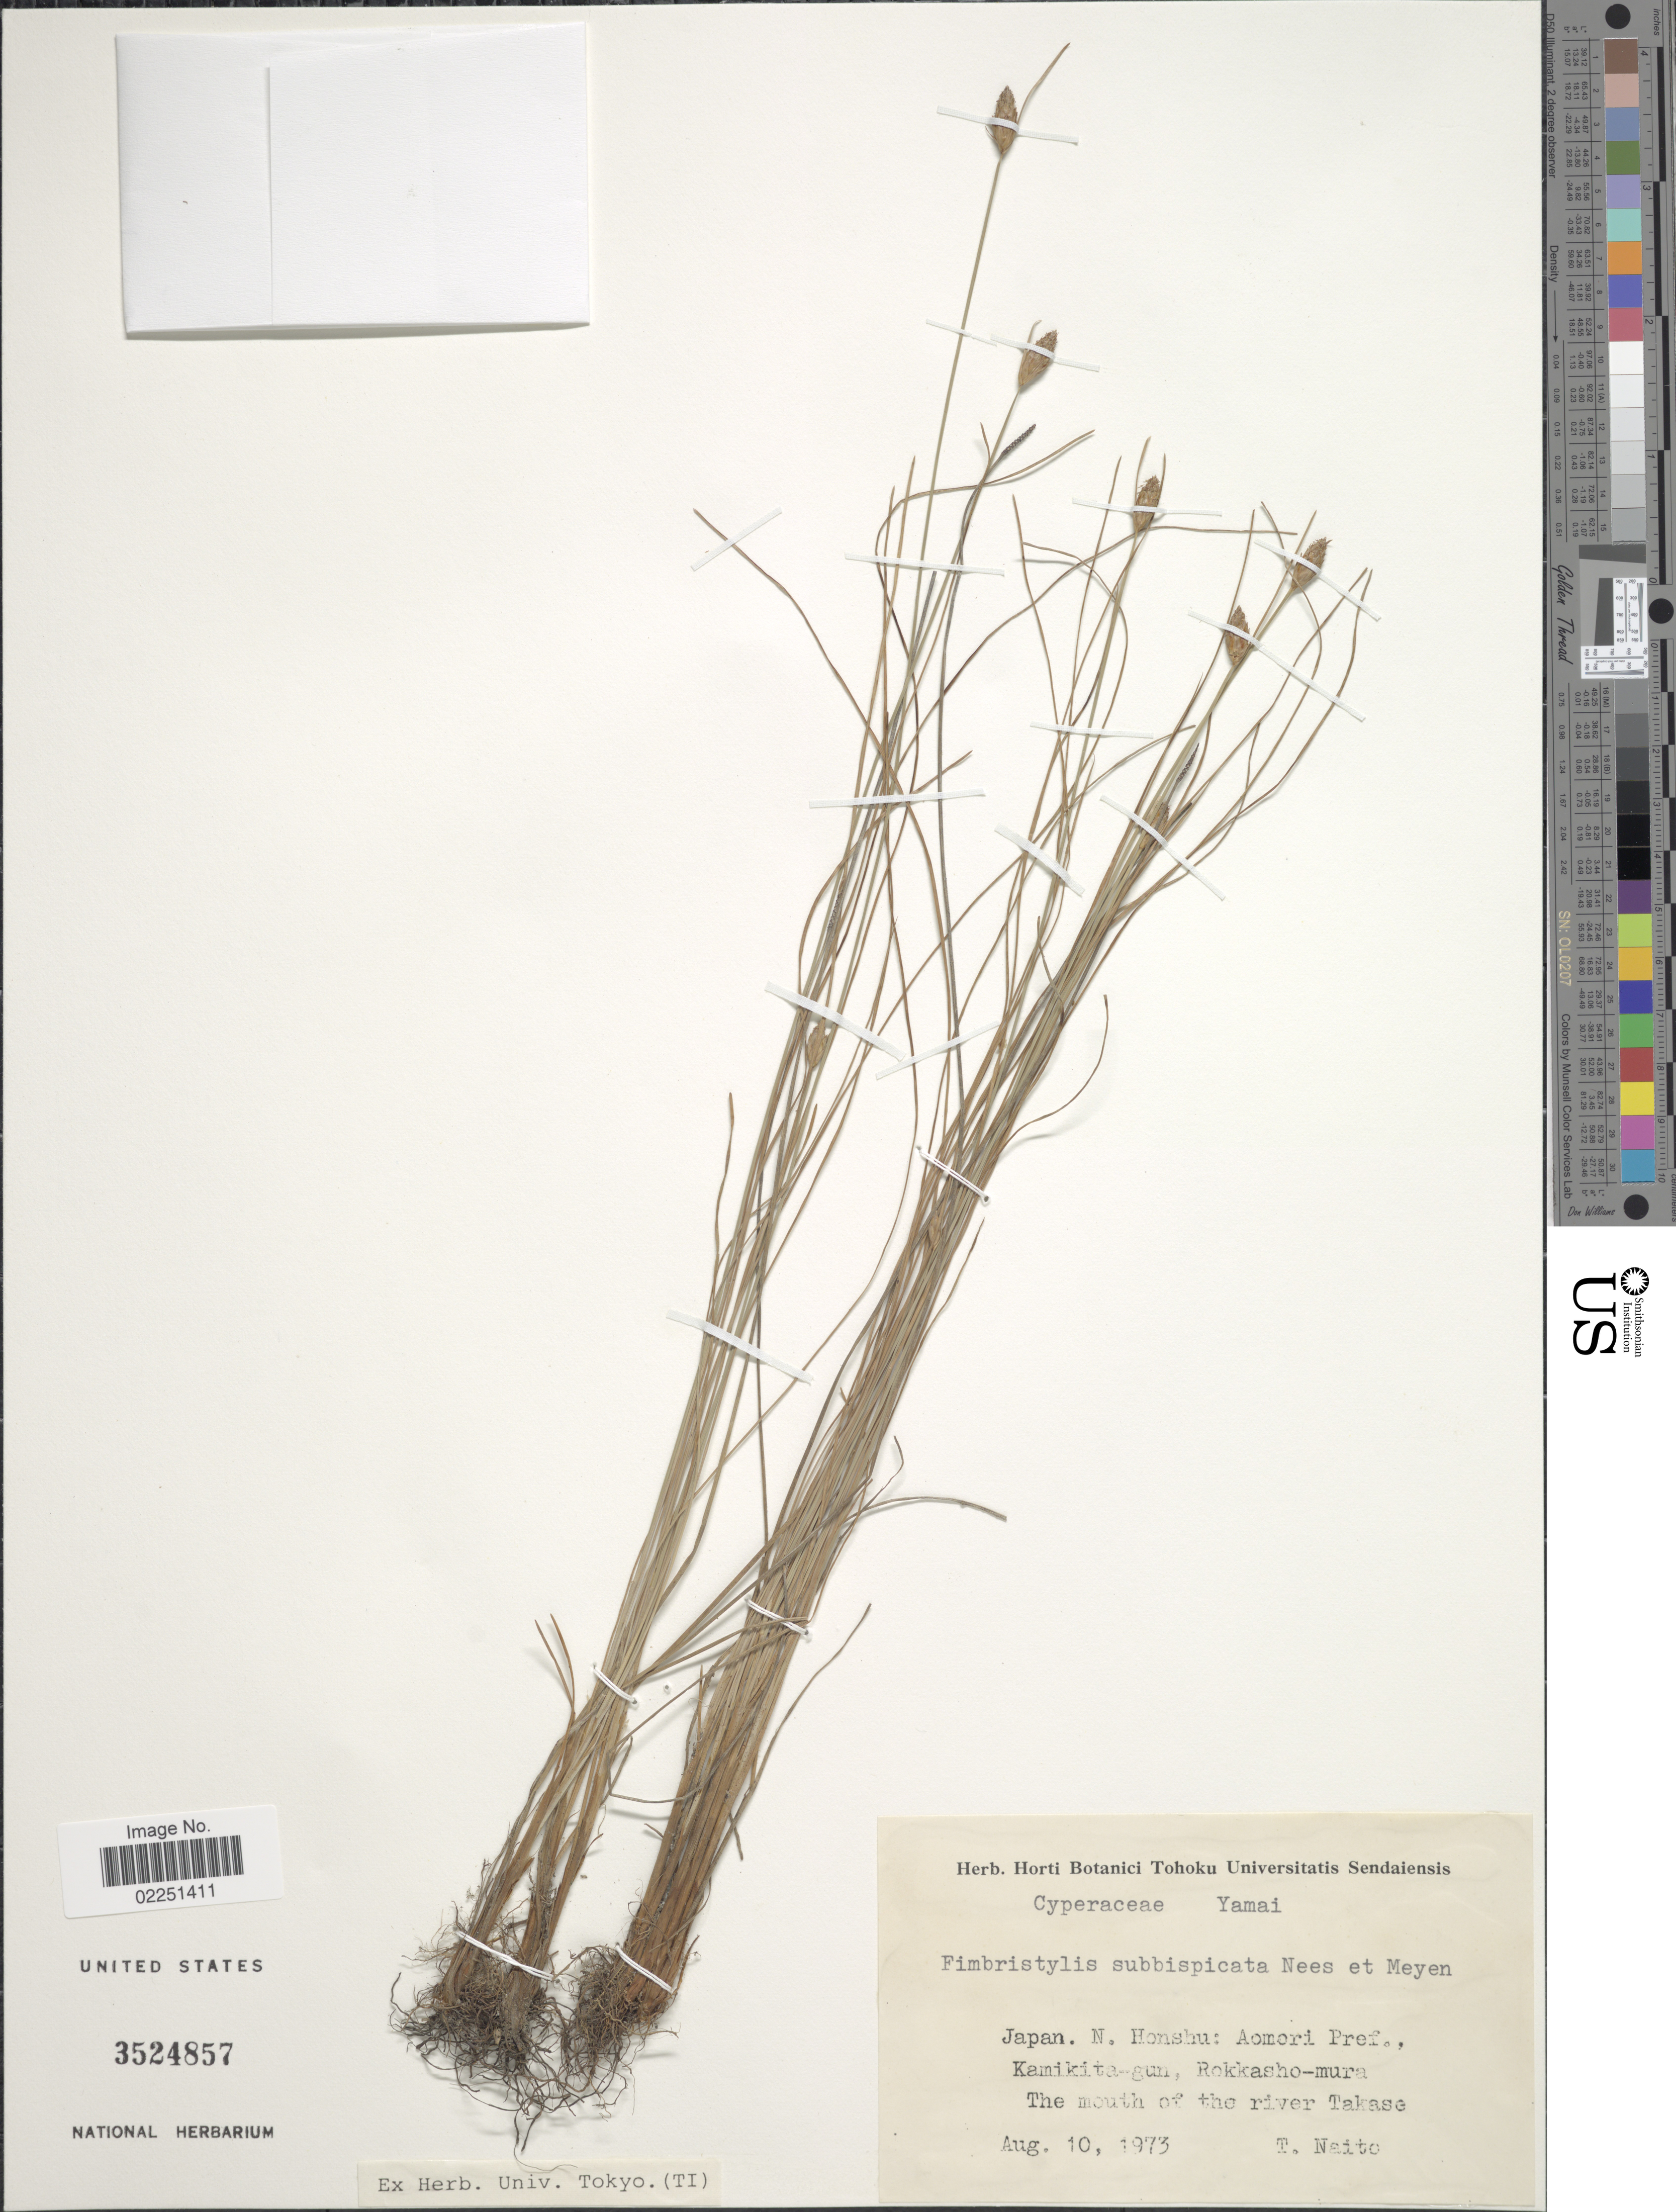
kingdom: Plantae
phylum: Tracheophyta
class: Liliopsida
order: Poales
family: Cyperaceae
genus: Fimbristylis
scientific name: Fimbristylis subbispicata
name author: Nees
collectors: T. Naito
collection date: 1973-08-10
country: Japan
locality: N. Honshu: Aomori Pref., Kamikita--gun, Rokkasho--mura. The mouth of the river Takase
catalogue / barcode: US 3524857